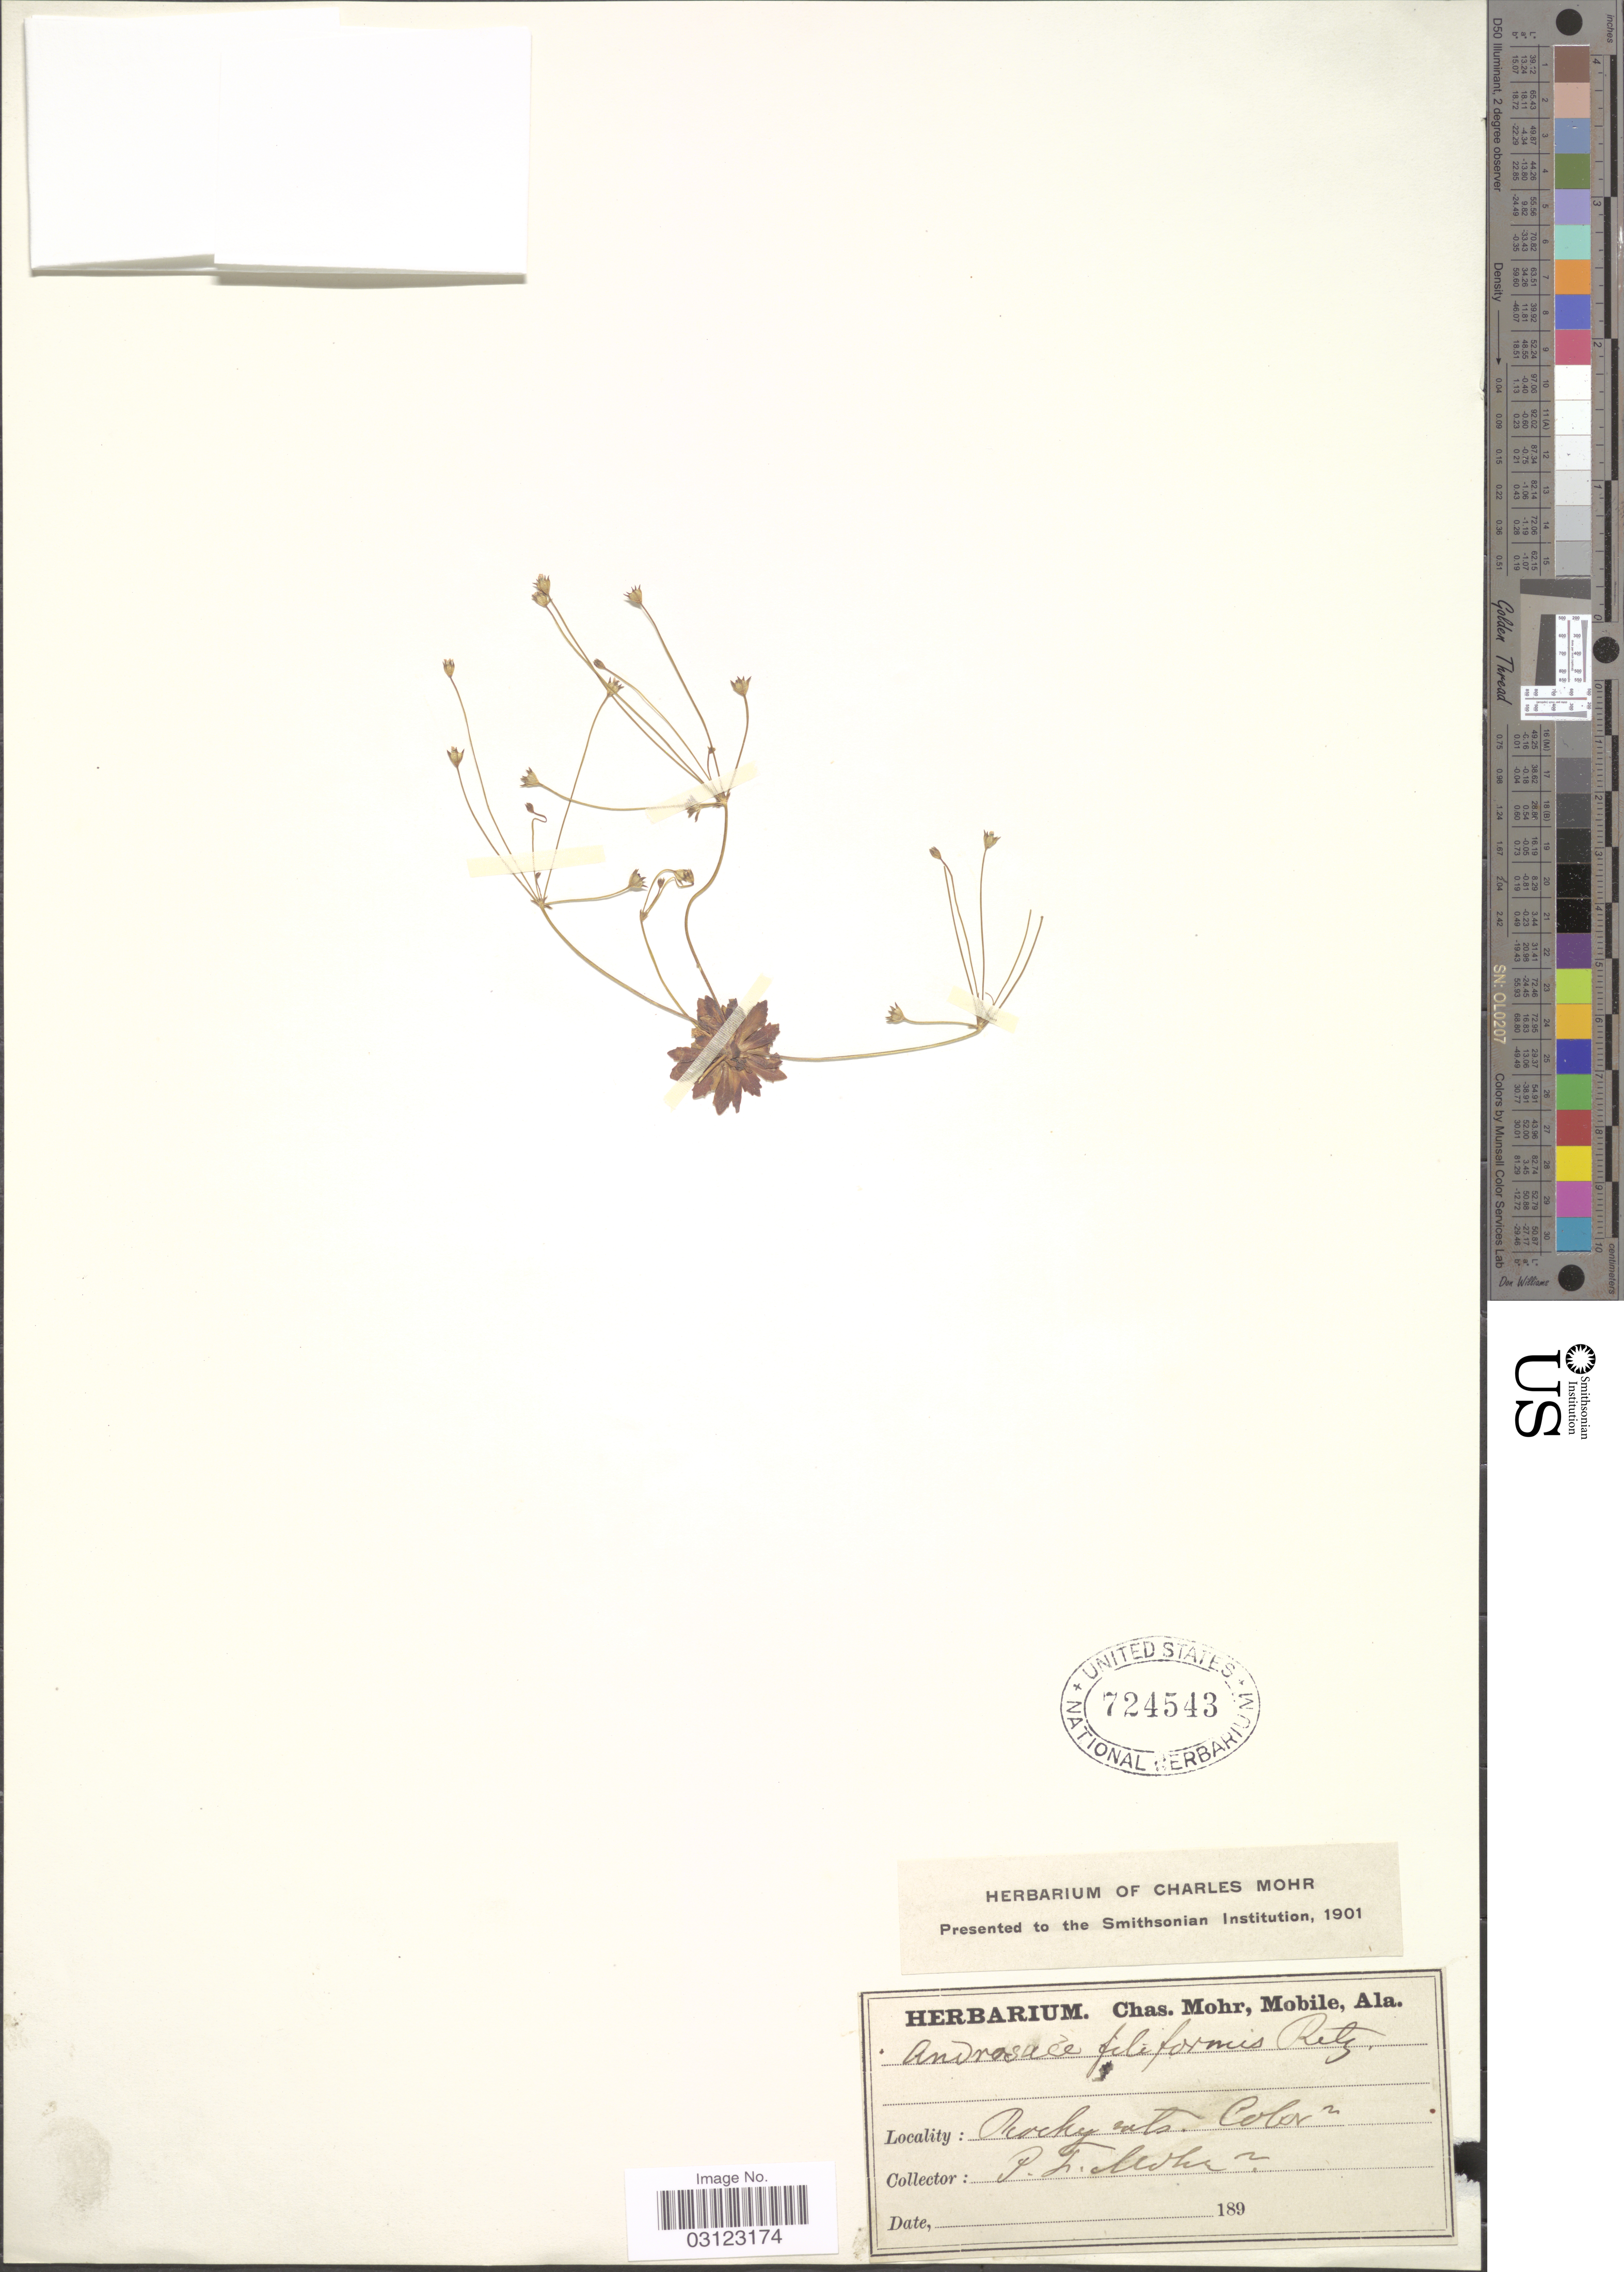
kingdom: Plantae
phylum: Tracheophyta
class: Magnoliopsida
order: Ericales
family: Primulaceae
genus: Androsace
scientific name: Androsace filiformis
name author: Retz.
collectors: P. F. Mohr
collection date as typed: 189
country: United States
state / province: Colorado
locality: Rocky Mts. Color.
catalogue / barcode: US 724543